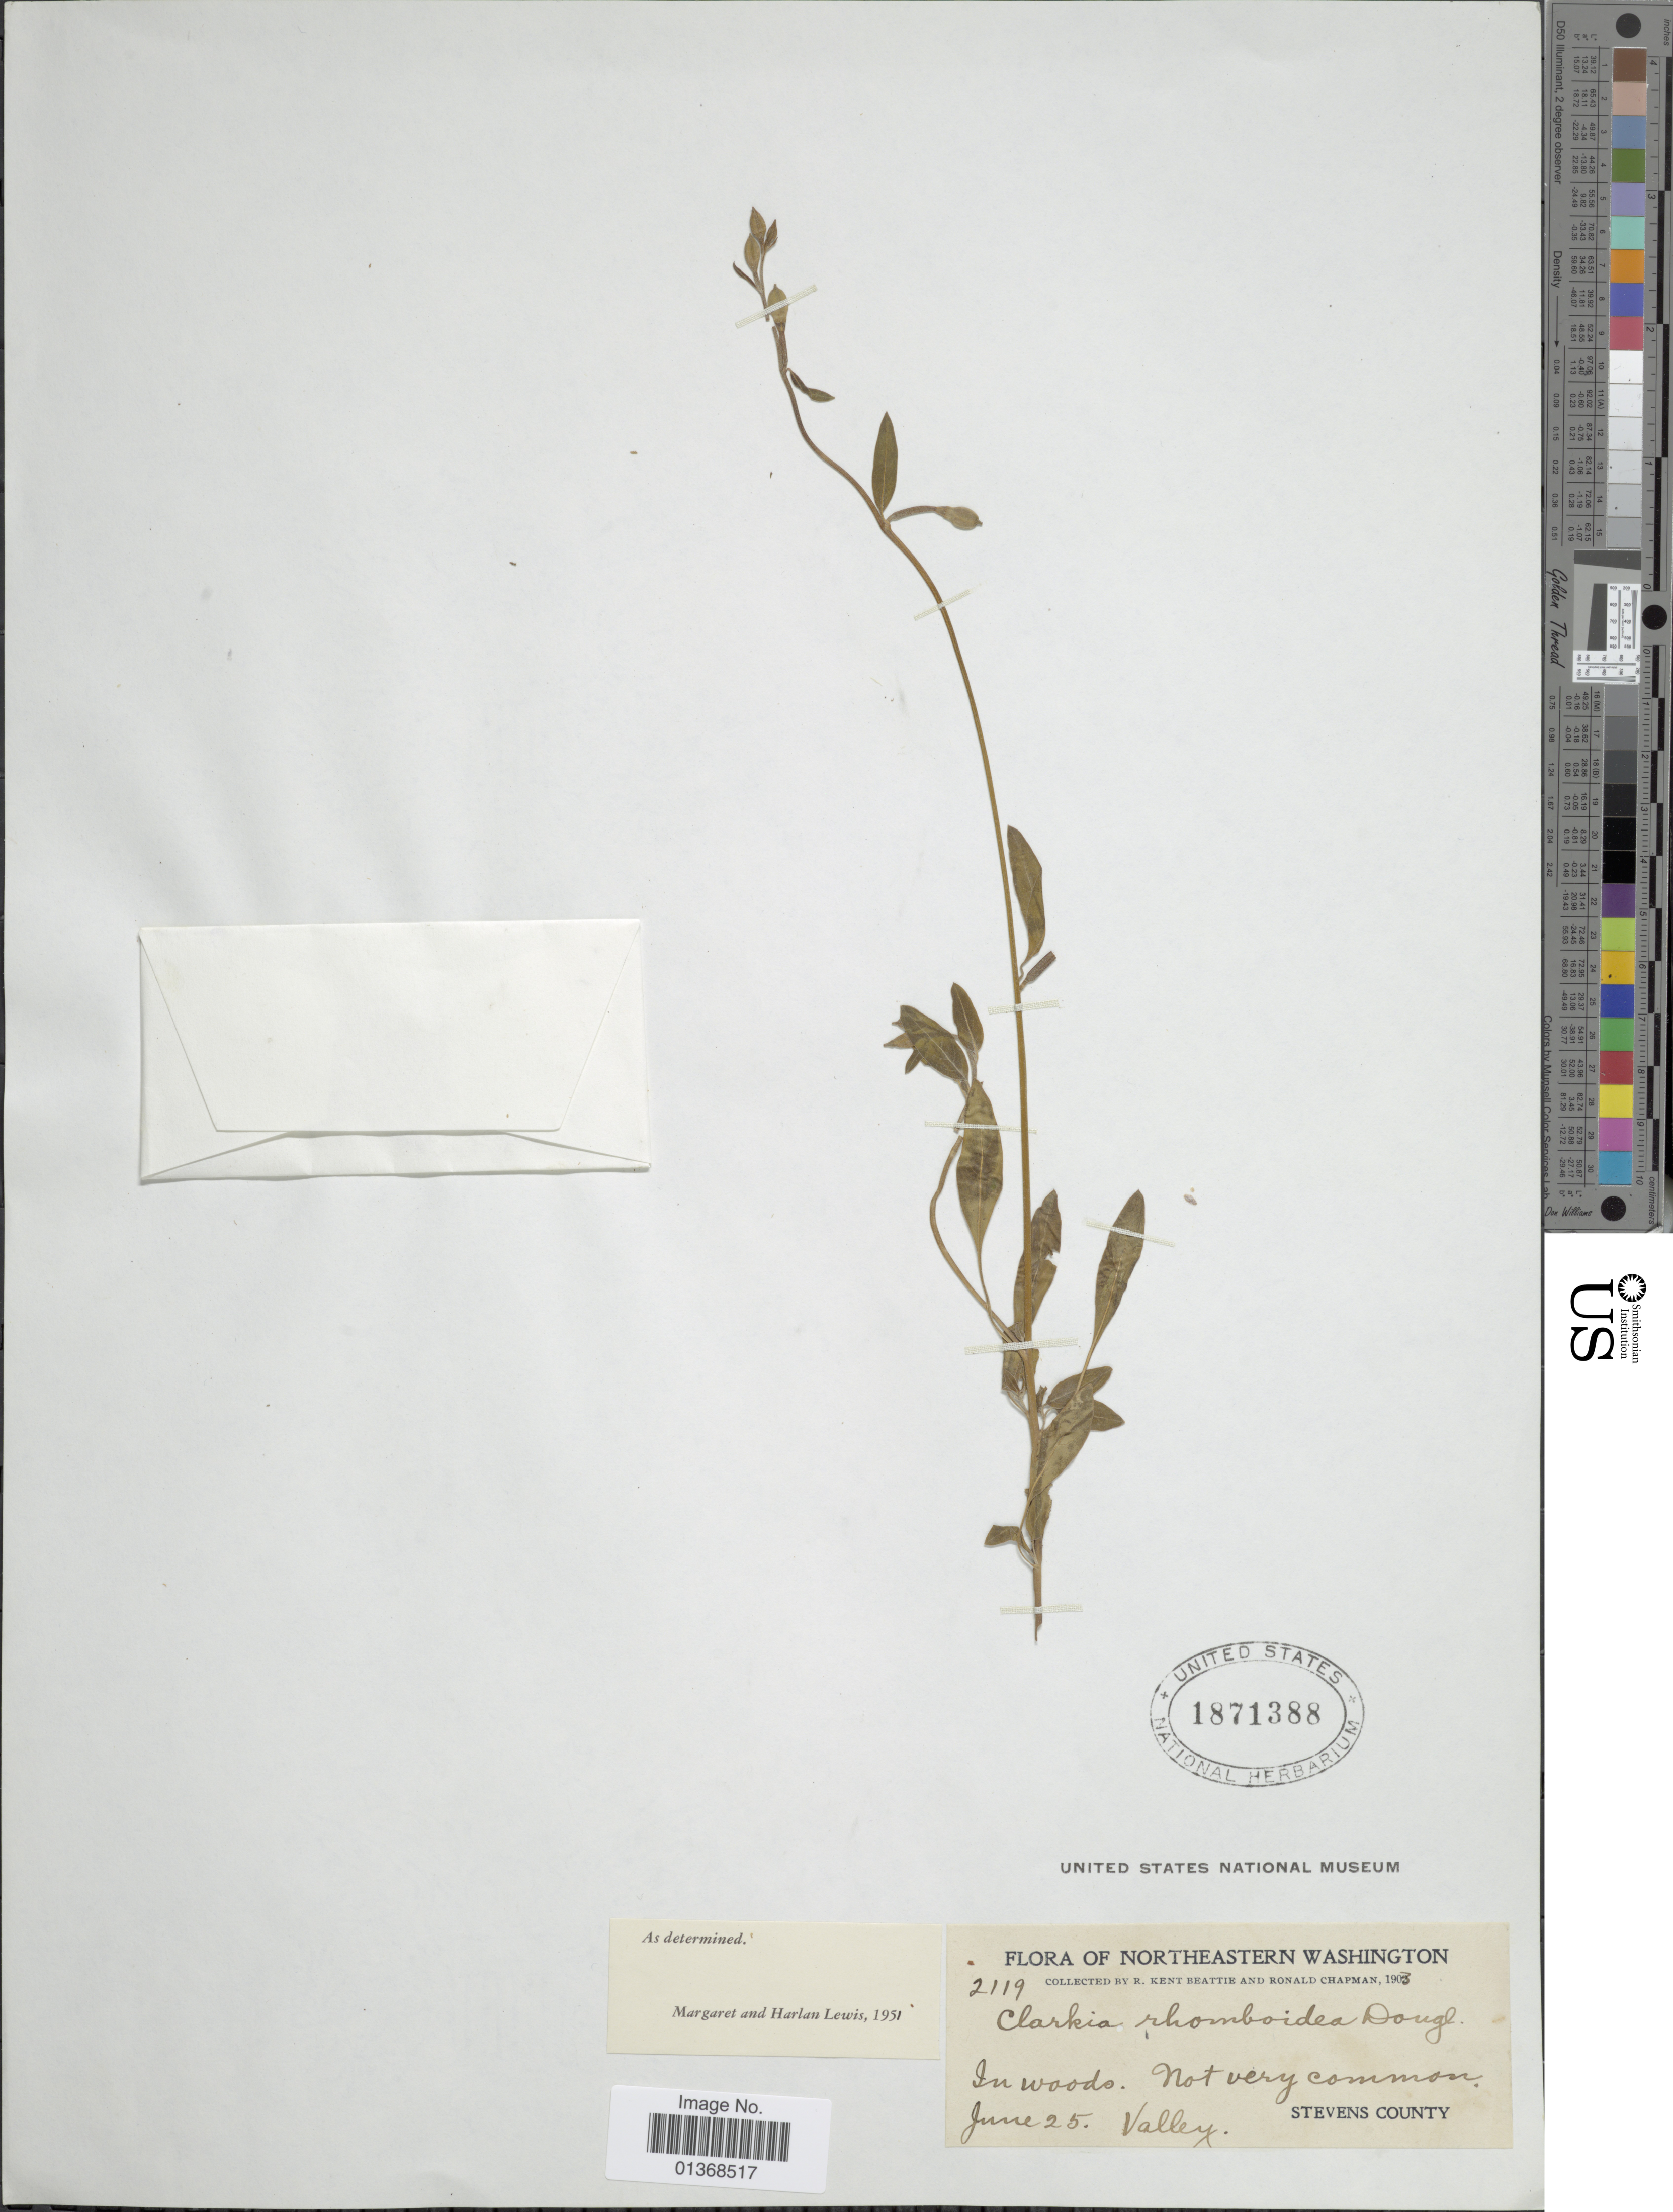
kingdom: Plantae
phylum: Tracheophyta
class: Magnoliopsida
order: Myrtales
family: Onagraceae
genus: Clarkia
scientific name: Clarkia rhomboidea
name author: Douglas ex Hook.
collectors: R. K. Beattie & R. Chapman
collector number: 2119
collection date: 1903-06-25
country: United States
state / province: Washington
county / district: Stevens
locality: Northeastern Washington, Stevens County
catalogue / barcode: US 1871388